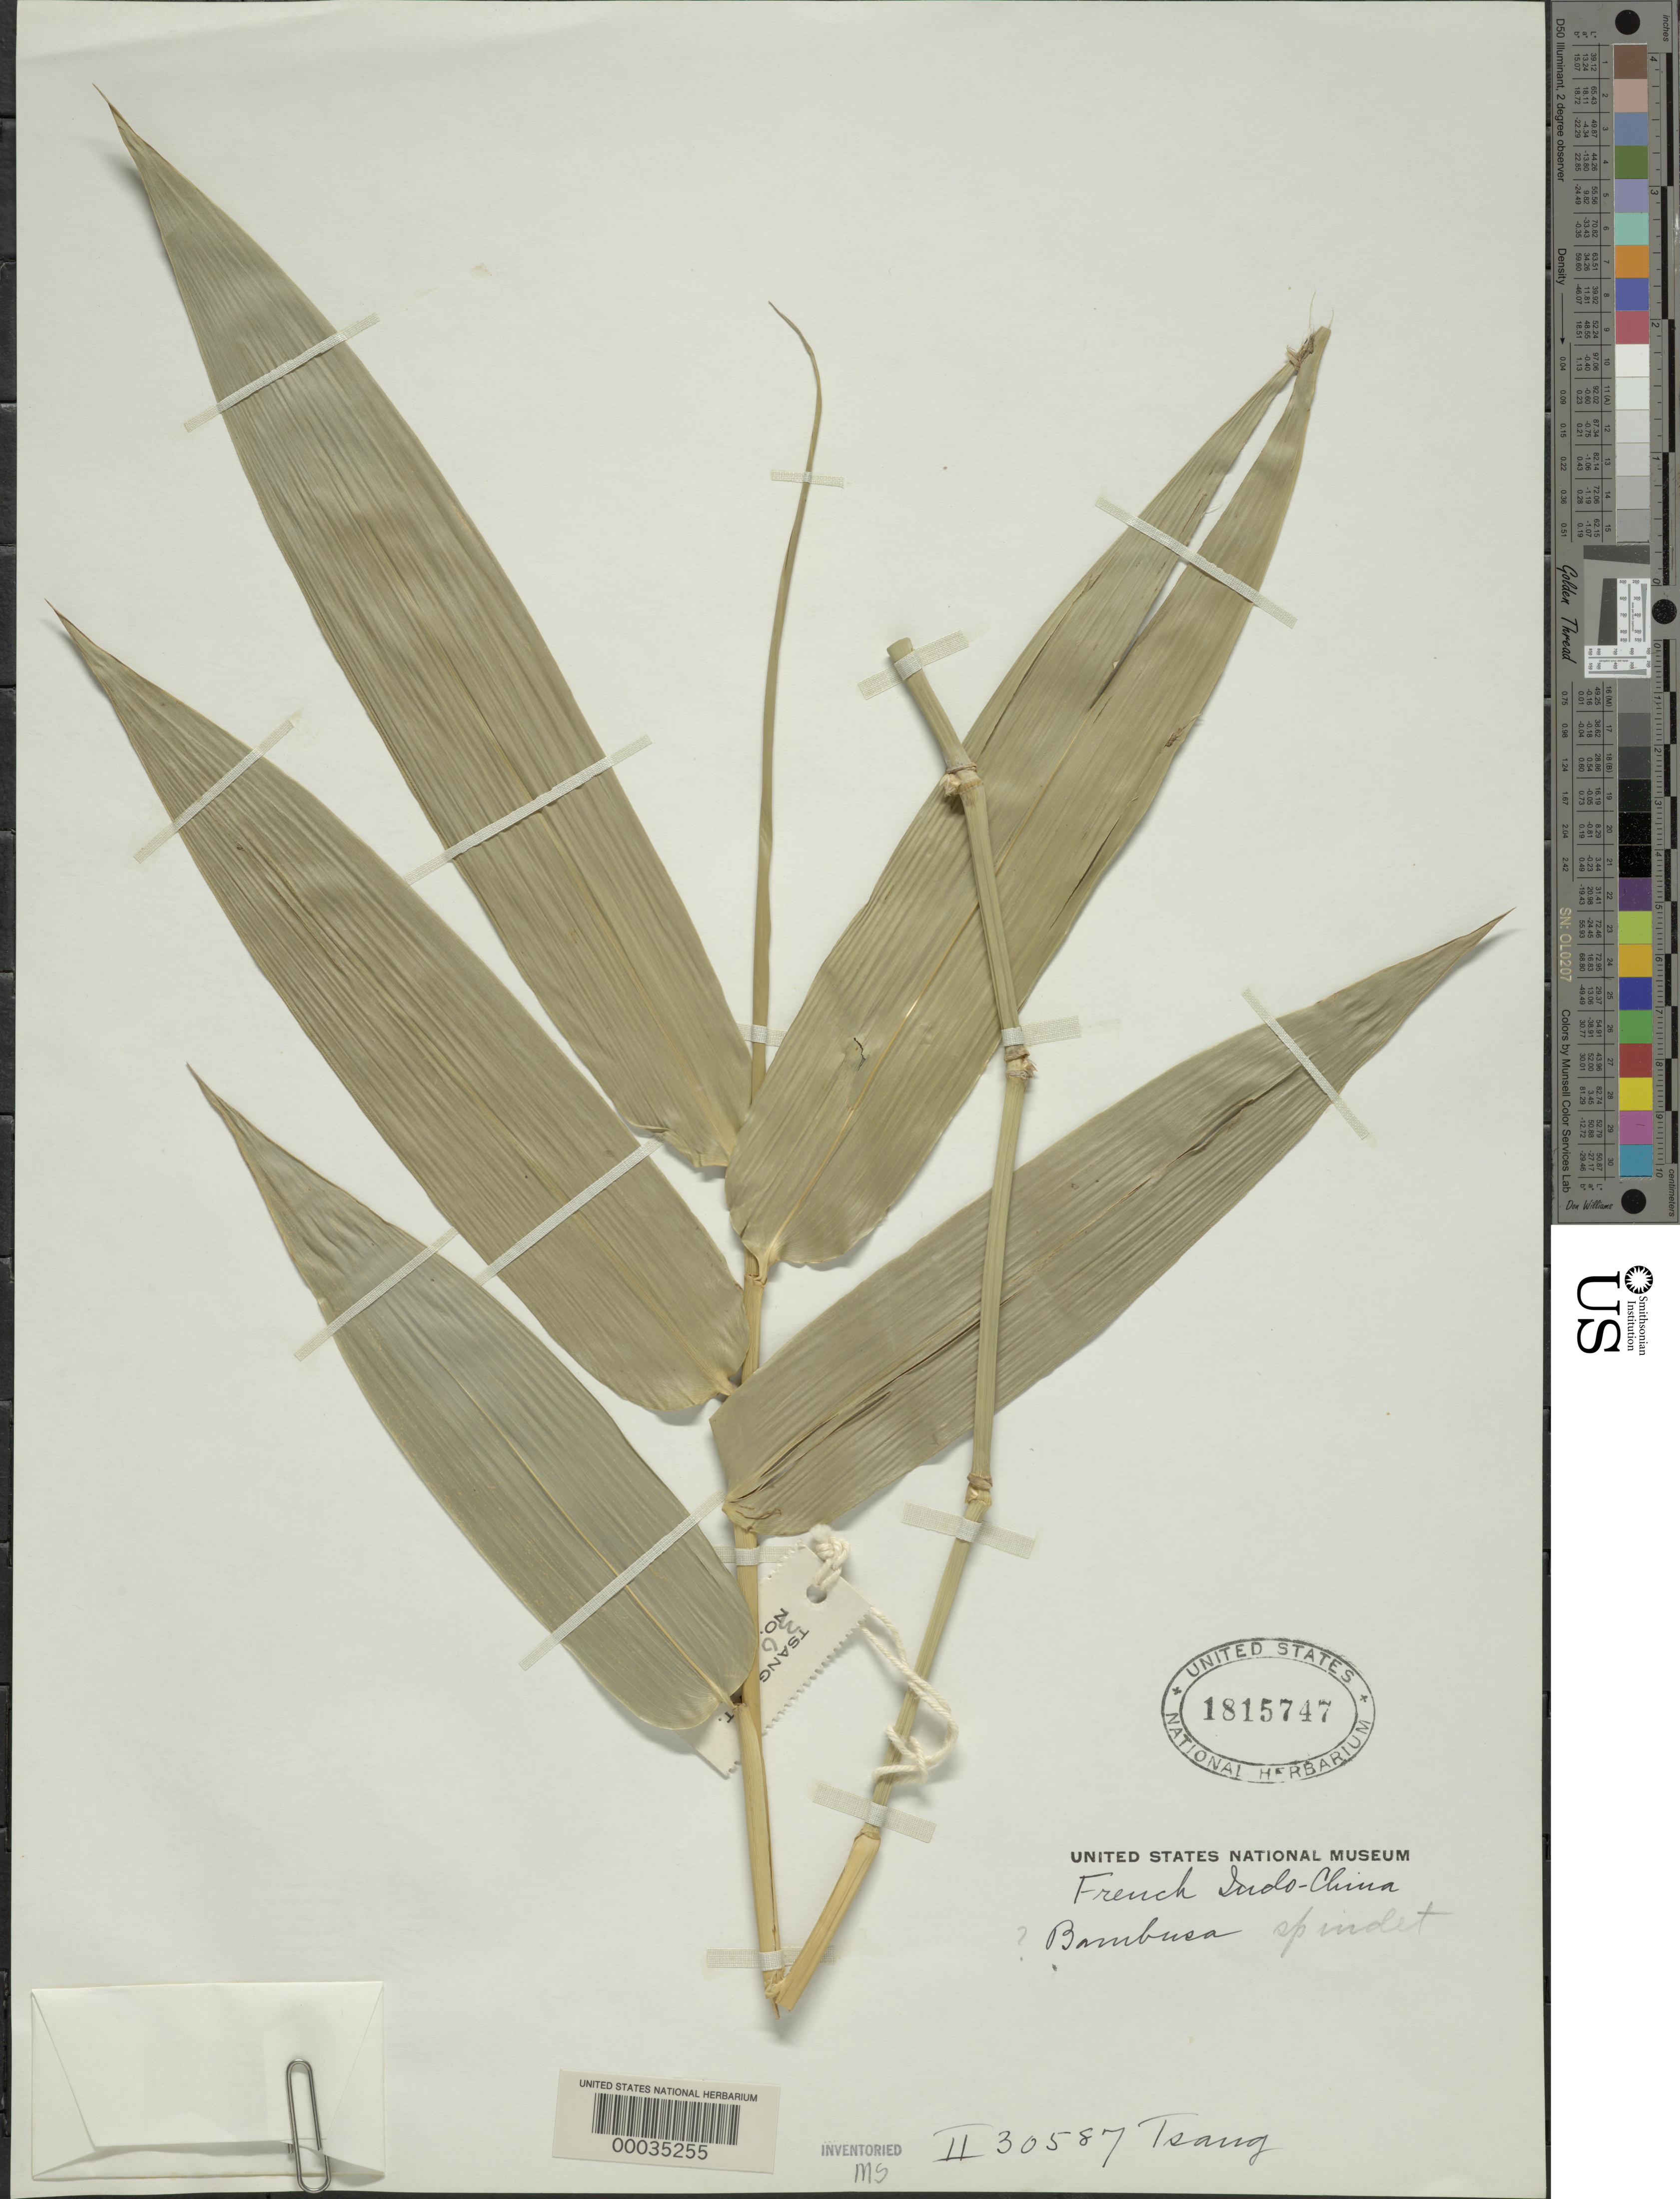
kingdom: Plantae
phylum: Tracheophyta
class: Liliopsida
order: Poales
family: Poaceae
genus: Bambusa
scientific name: Bambusa sp.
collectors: W. T. Tsang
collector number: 30587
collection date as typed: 03 Oct 1940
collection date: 1940-10-03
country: Vietnam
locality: Tonkin, kau kaai ts'uen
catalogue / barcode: US 1815747